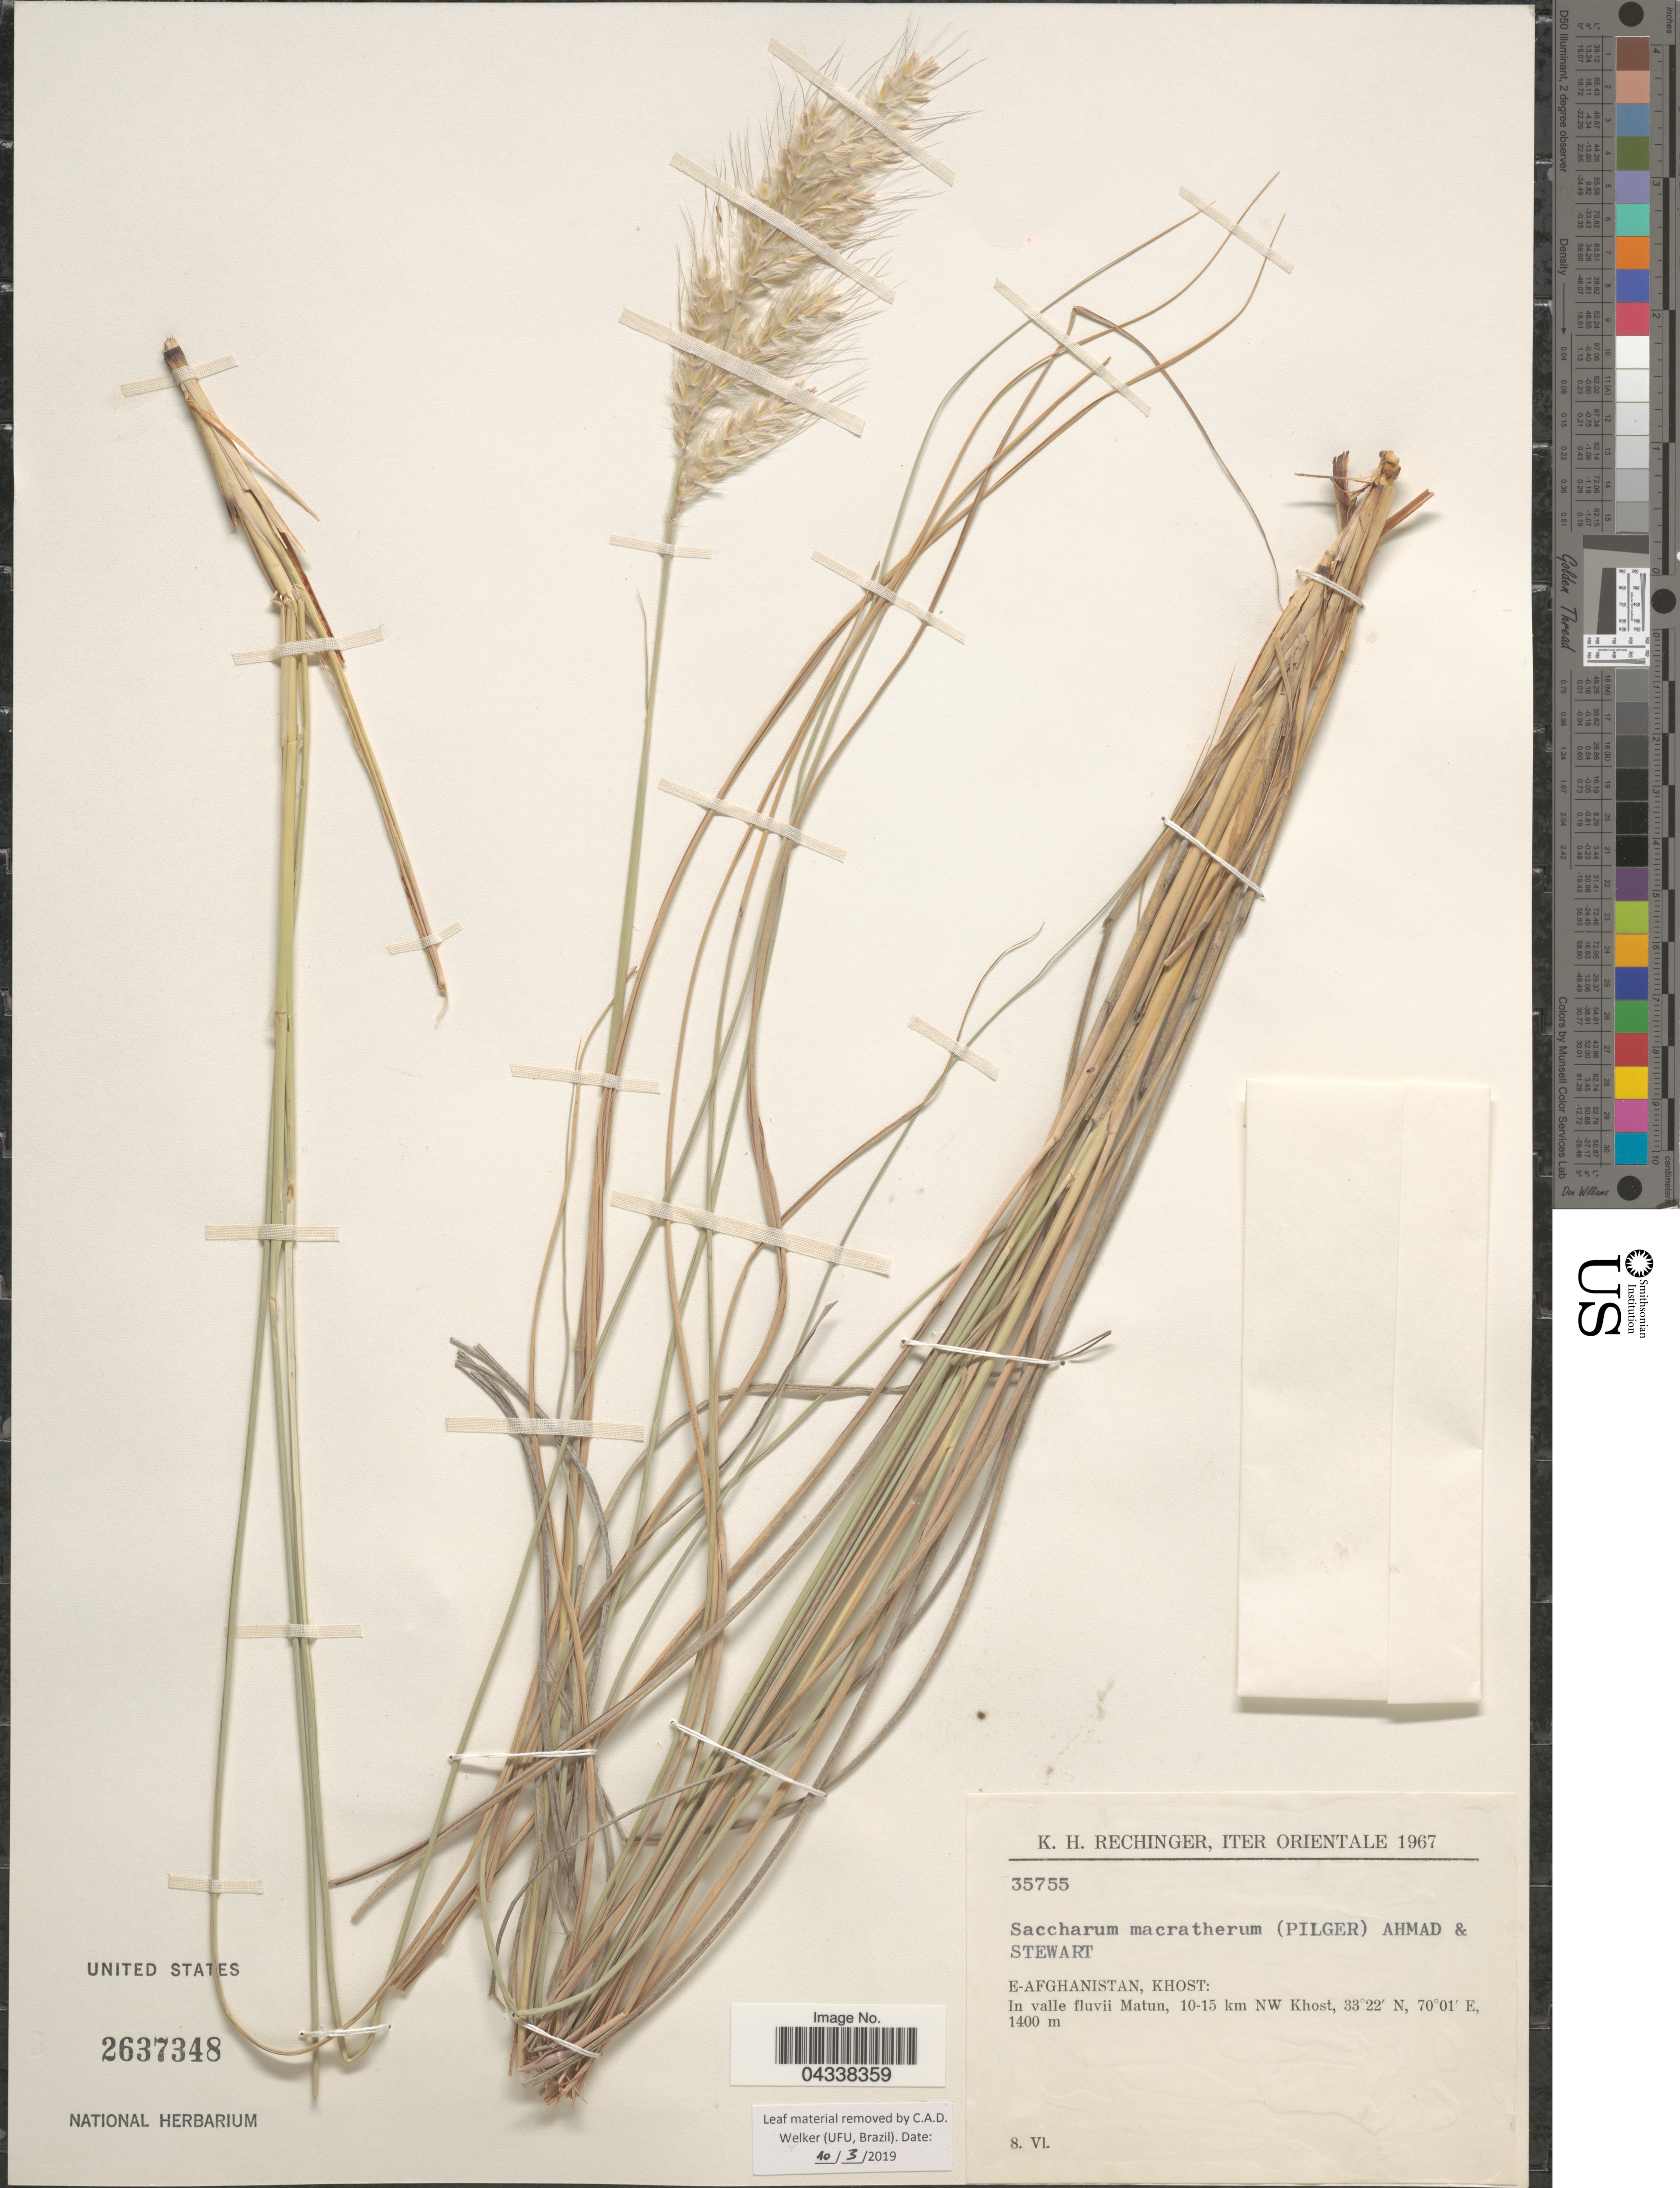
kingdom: Plantae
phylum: Tracheophyta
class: Liliopsida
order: Poales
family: Poaceae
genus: Saccharum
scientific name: Saccharum filifolium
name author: Steud.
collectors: K. H. Rechinger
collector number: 35755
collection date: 1967-06-08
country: Afghanistan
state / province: Khost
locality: Iter Orientale 1967. E-Afghanistan: In valle fluvii Matun, 10-15 km NW Khost.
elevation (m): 1400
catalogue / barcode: US 2637348